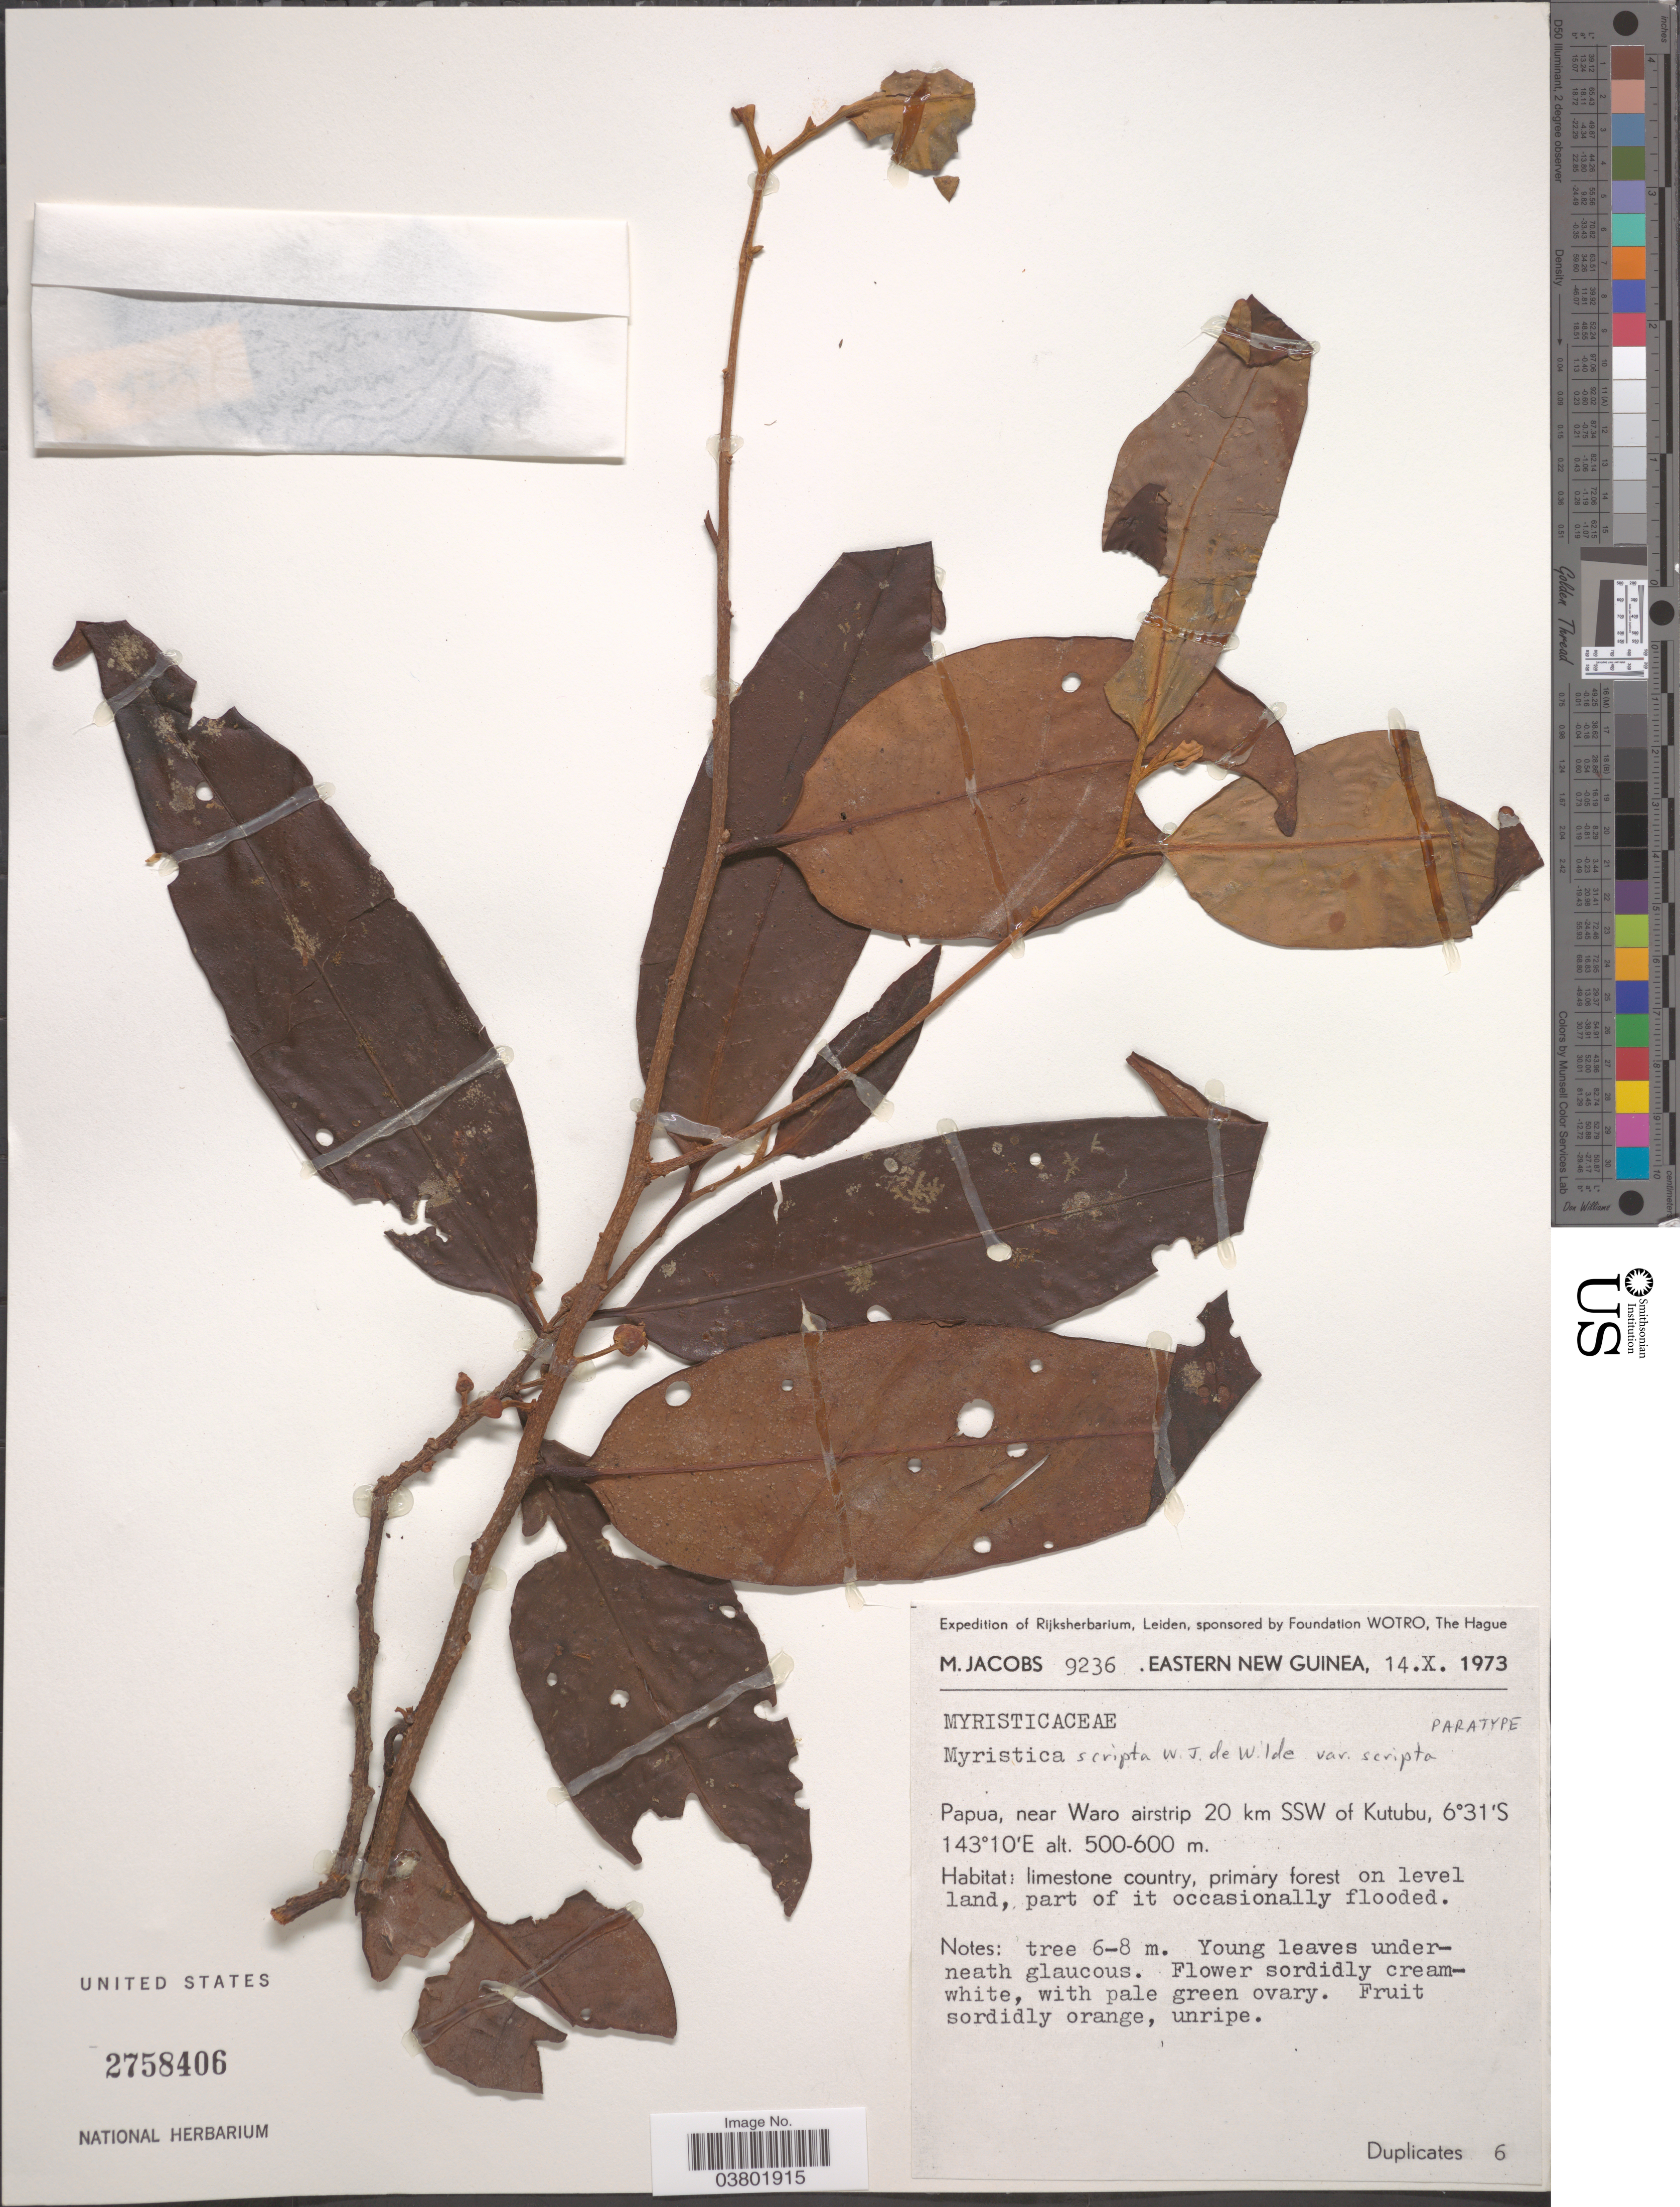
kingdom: Plantae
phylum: Tracheophyta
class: Magnoliopsida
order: Magnoliales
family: Myristicaceae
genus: Myristica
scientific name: Myristica scripta var. scripta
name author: W.J. de Wilde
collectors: M. Jacobs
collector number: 9236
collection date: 1973-10-14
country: Papua New Guinea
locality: Eastern New Guinea. Papua, near Waro airstrip 20 km SSW of Kutubu.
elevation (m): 500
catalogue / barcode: US 2758406